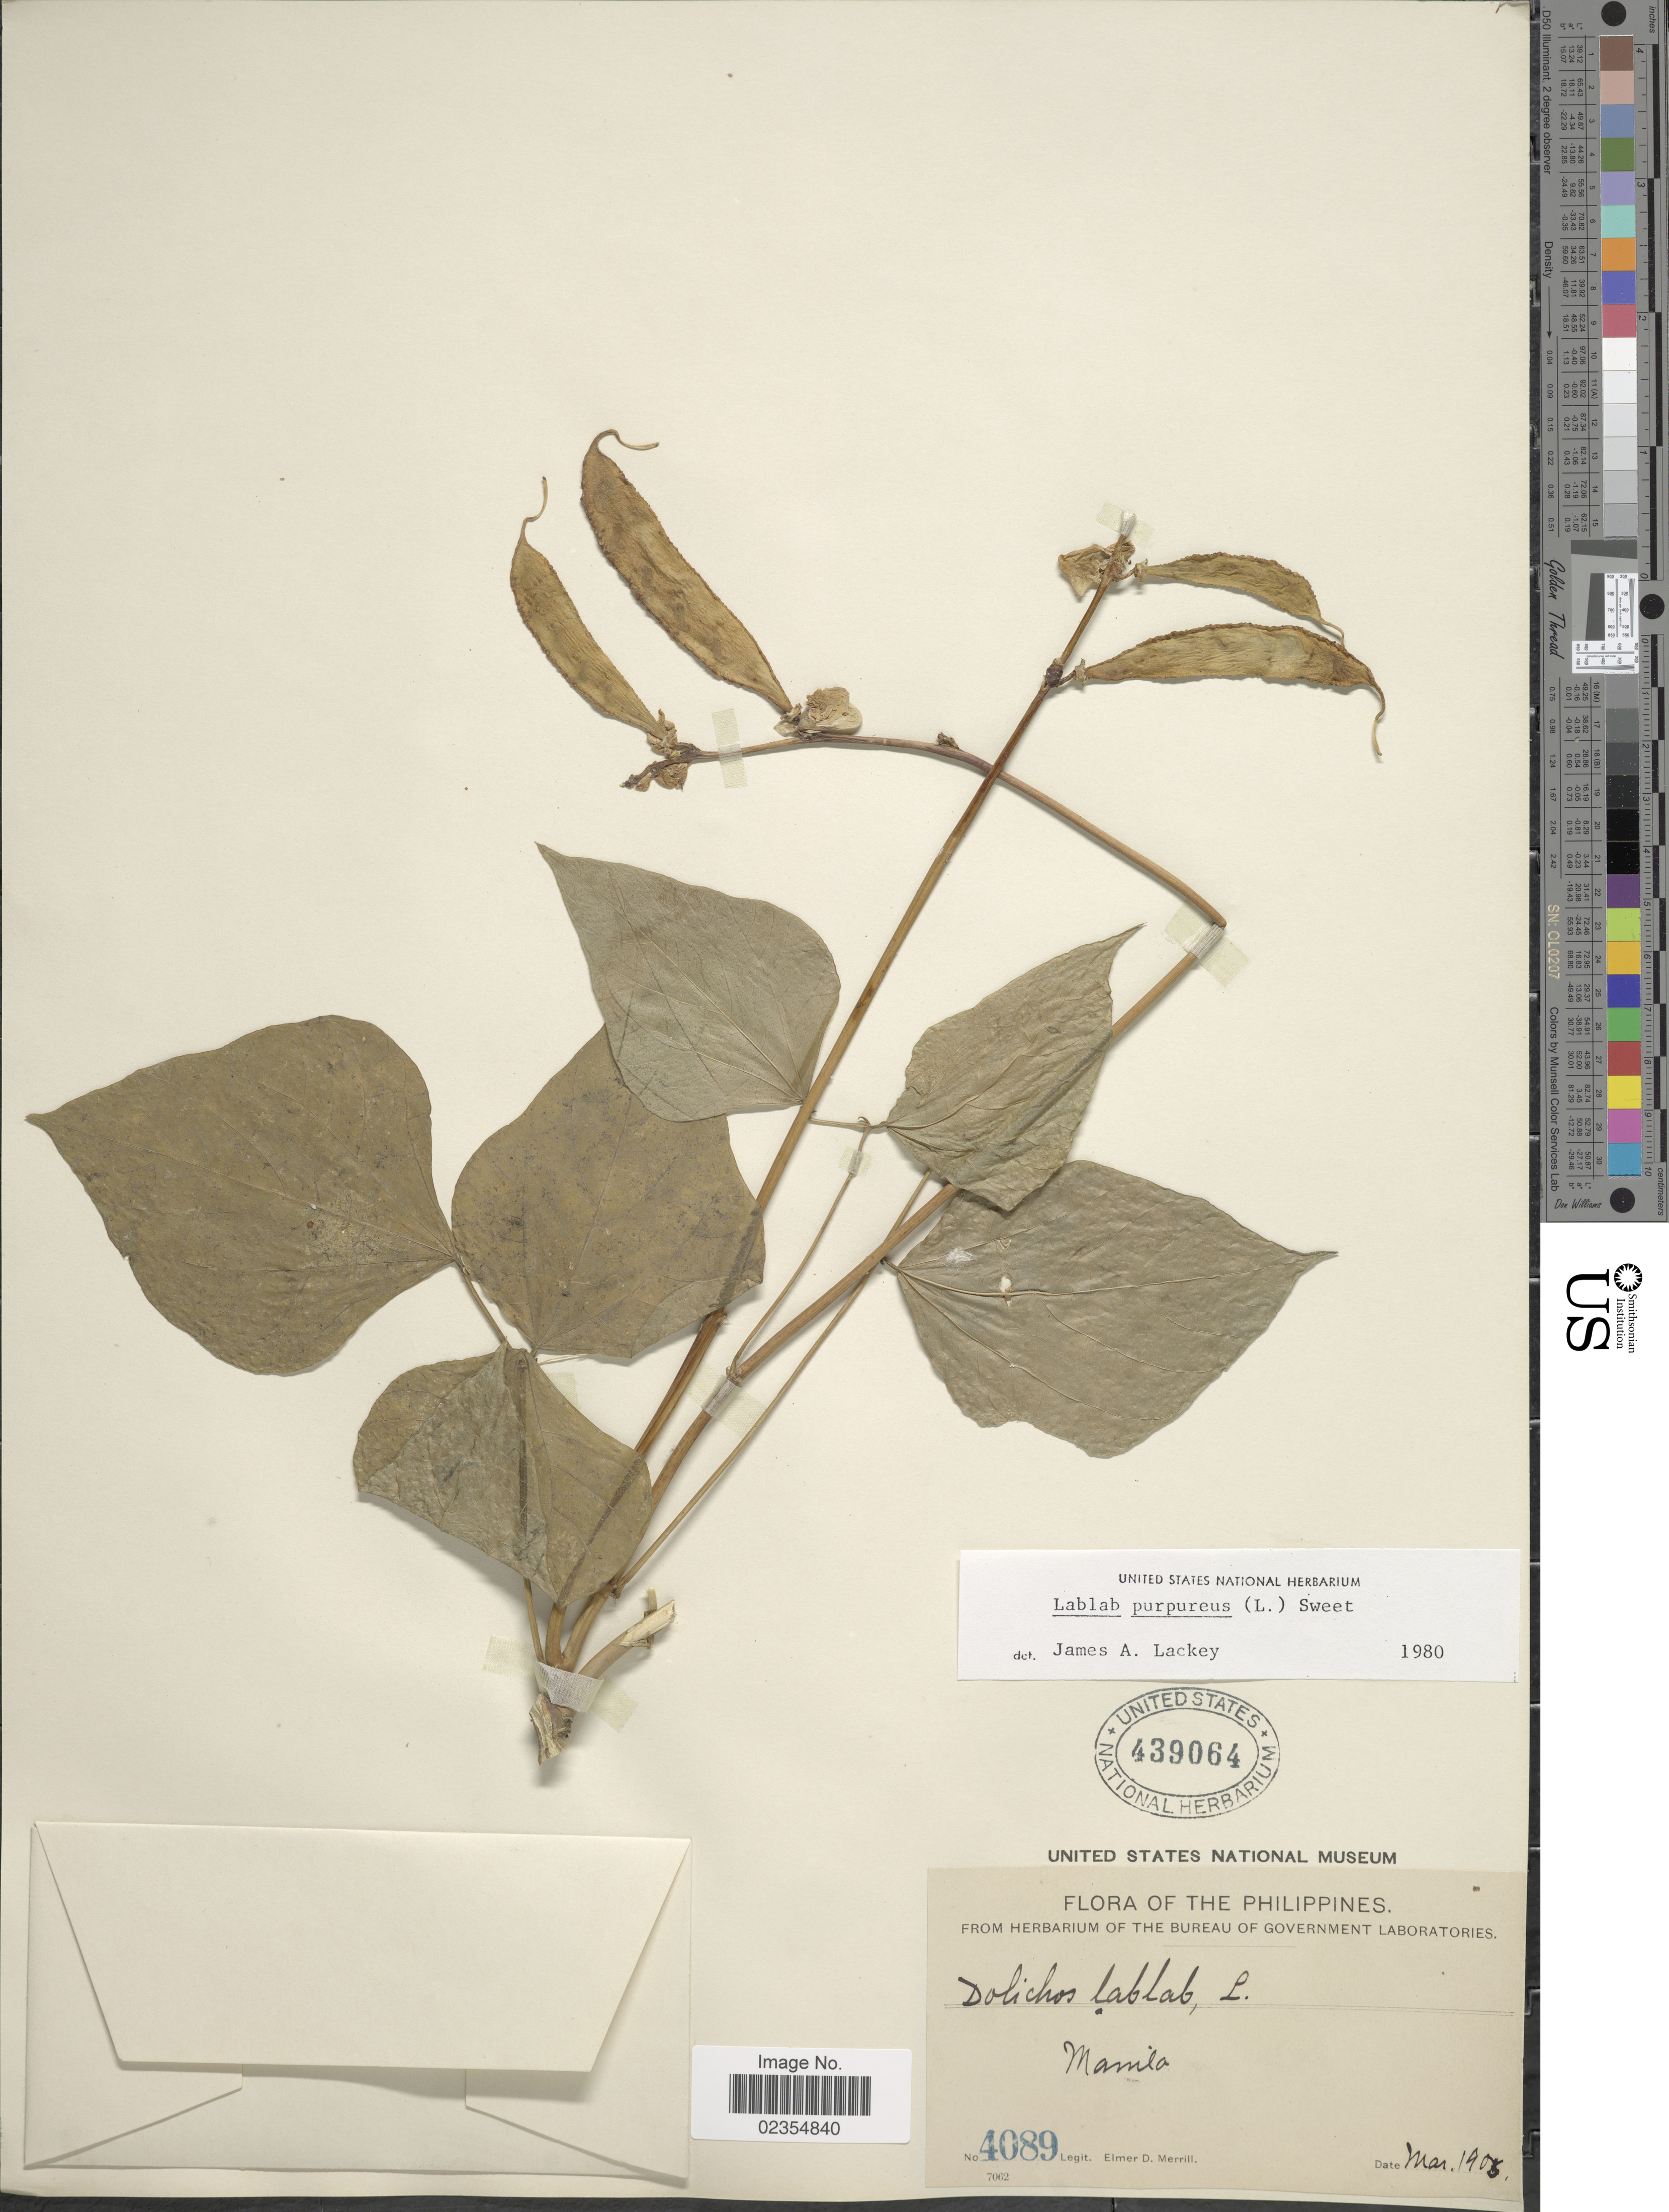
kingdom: Plantae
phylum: Tracheophyta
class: Magnoliopsida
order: Fabales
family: Fabaceae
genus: Lablab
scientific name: Lablab purpureus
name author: (L.) Sweet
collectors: E. D. Merrill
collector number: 4089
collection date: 1905-01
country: Philippines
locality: Manila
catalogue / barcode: US 439064